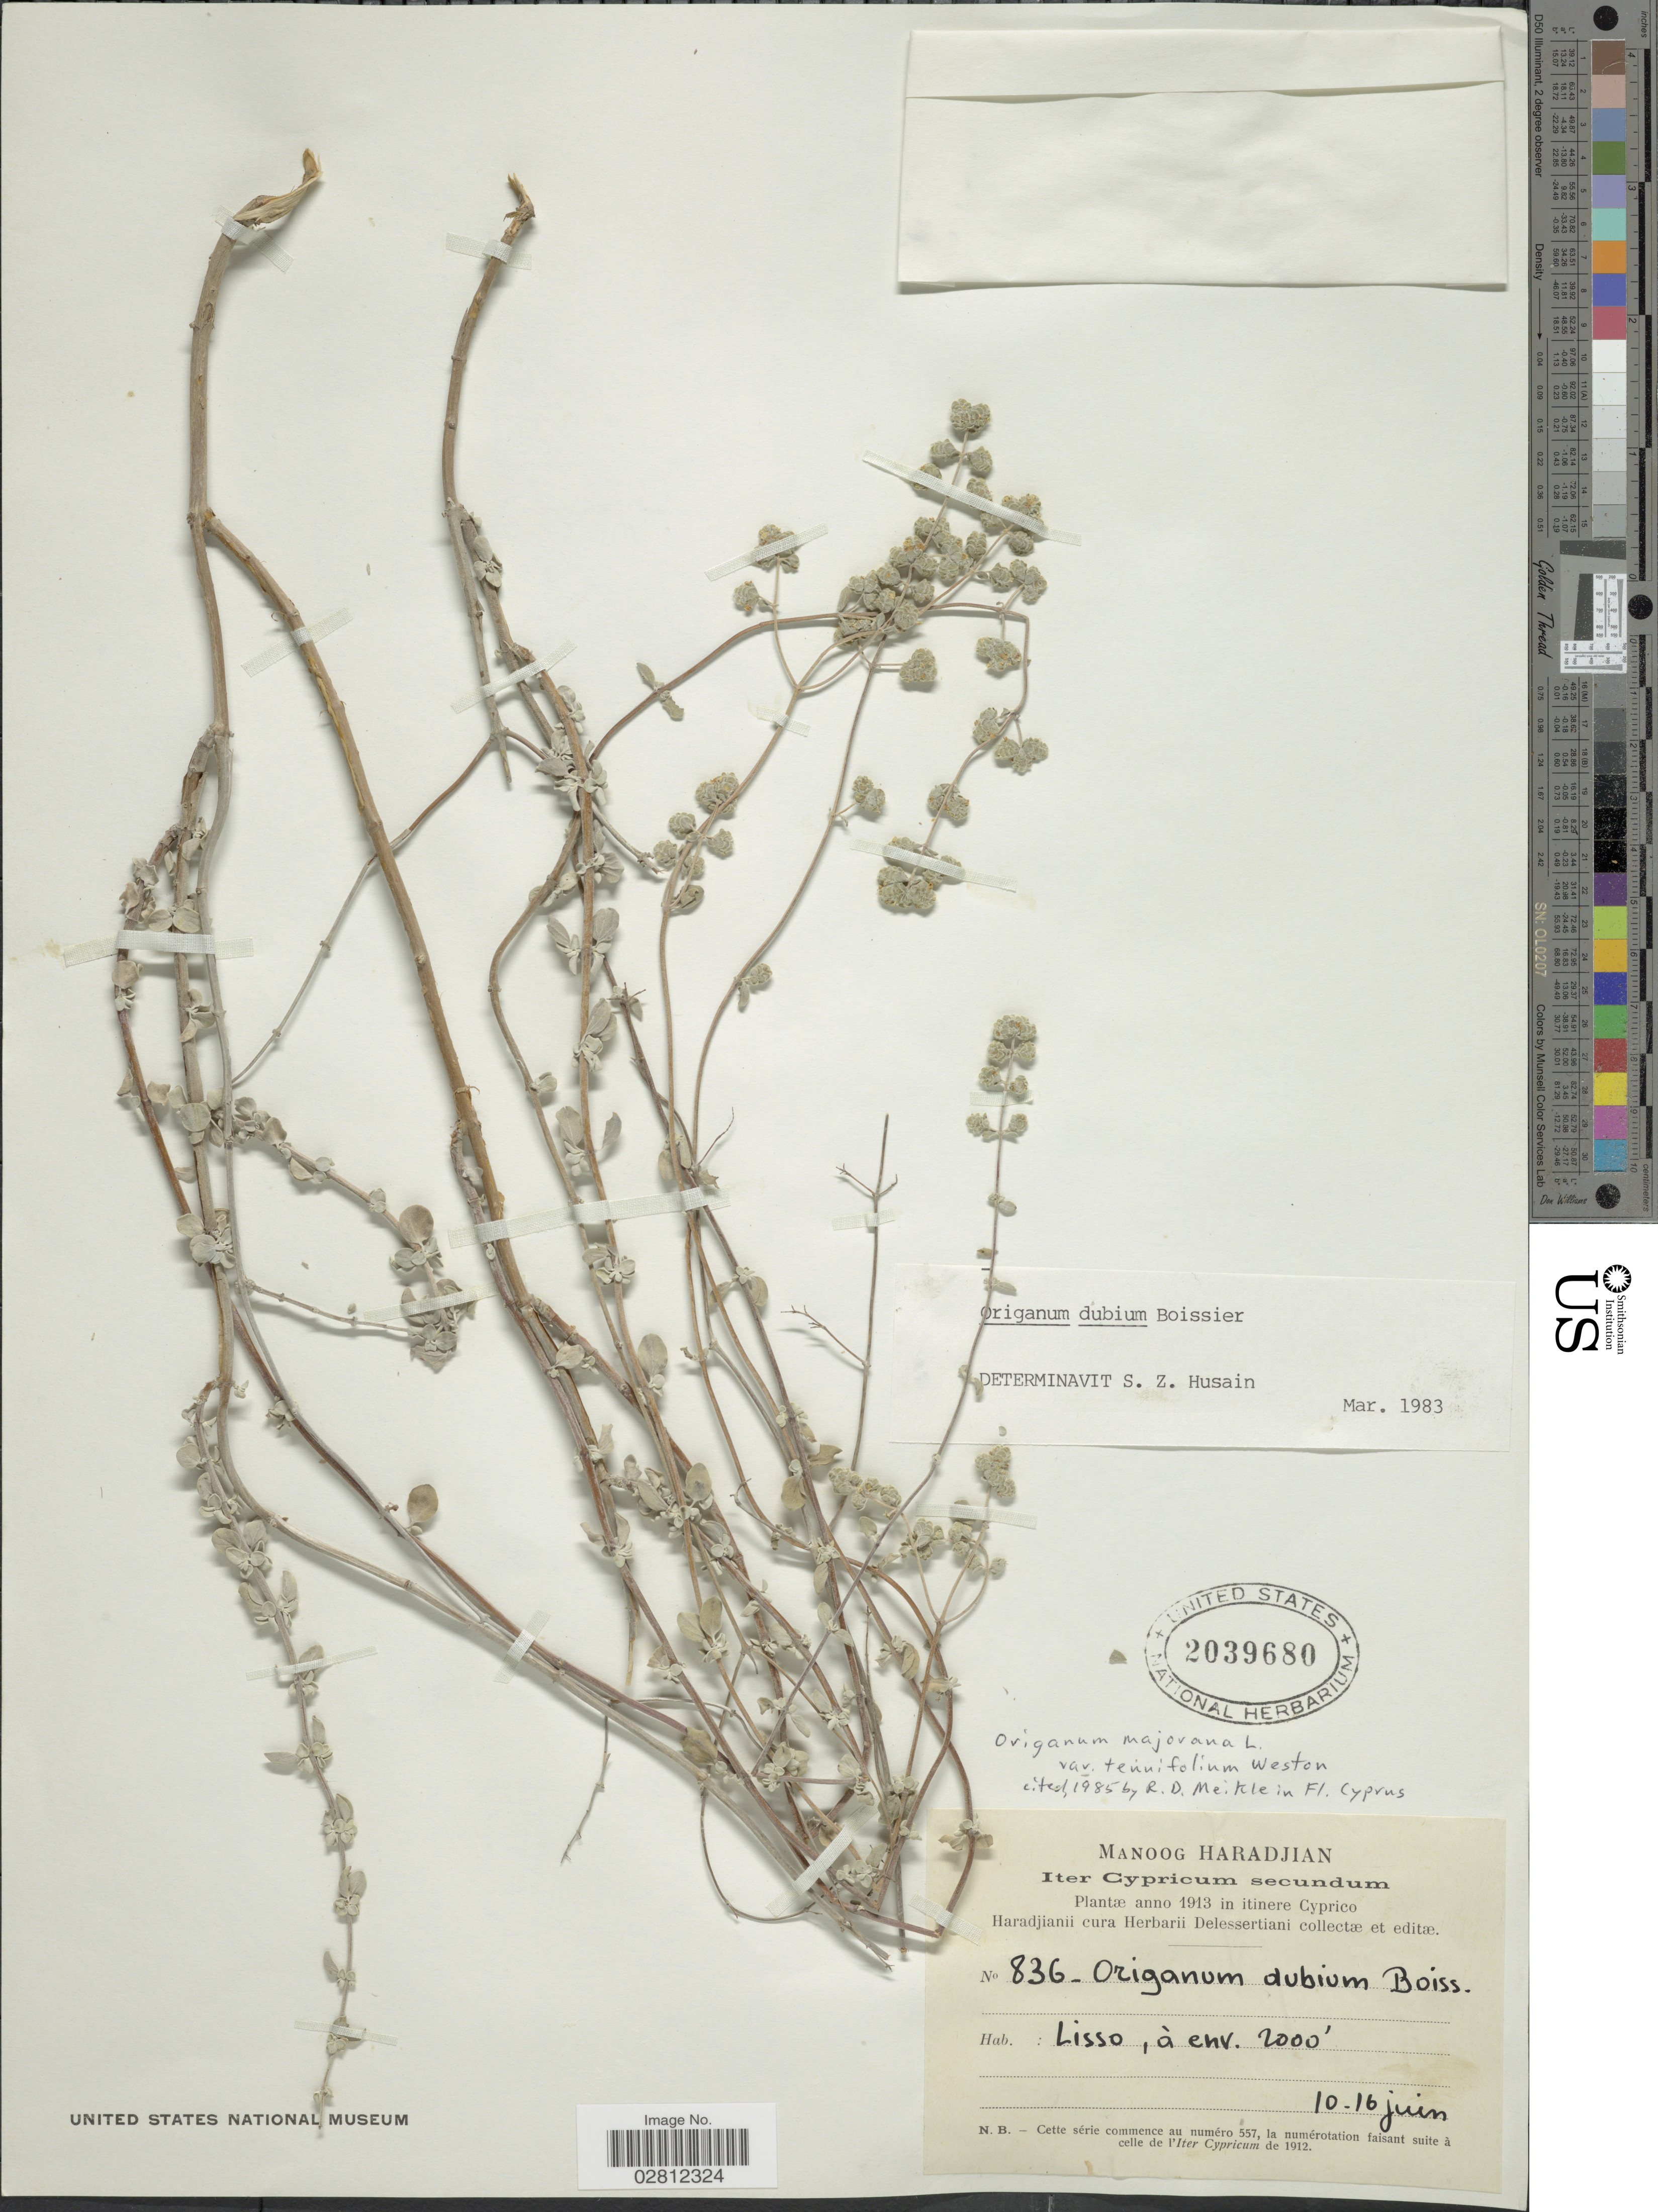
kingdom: Plantae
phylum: Tracheophyta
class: Magnoliopsida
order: Lamiales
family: Lamiaceae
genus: Origanum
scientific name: Origanum majorana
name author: L.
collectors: M. Haradjian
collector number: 836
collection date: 1913-06-10/1913-06-16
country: Cyprus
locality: Lisso.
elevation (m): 610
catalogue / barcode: US 2039680